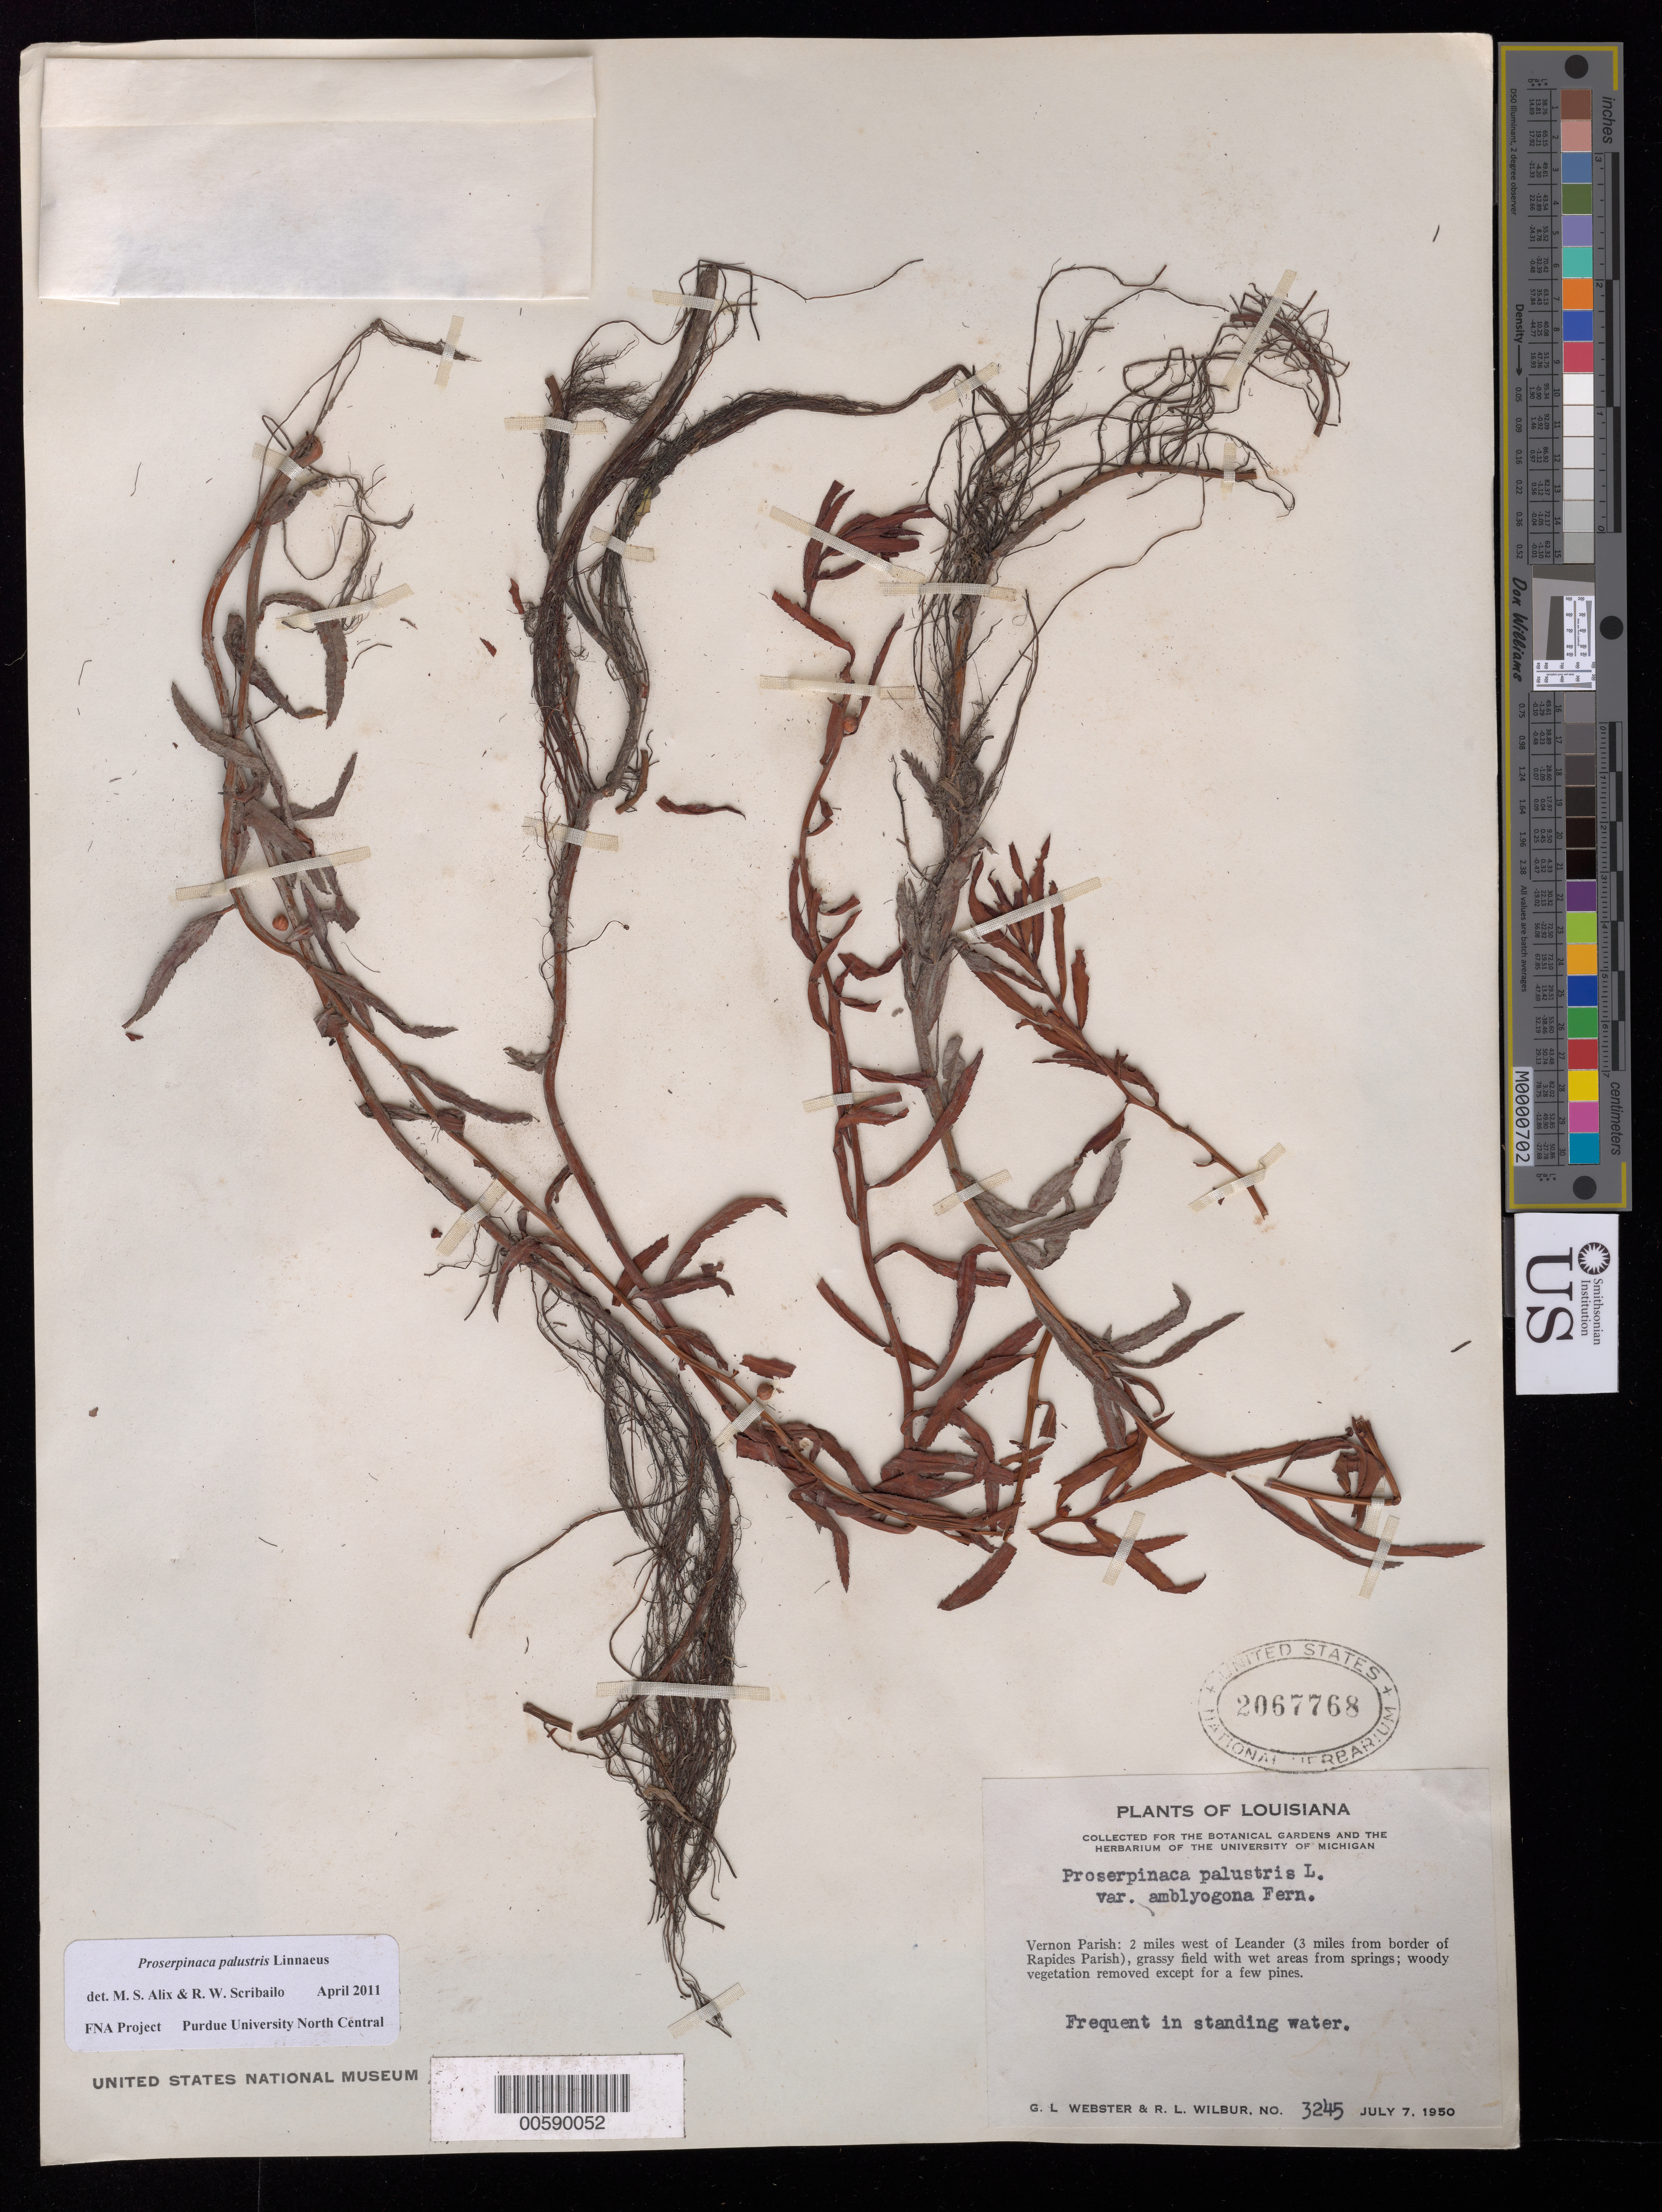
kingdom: Plantae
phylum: Tracheophyta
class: Magnoliopsida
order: Saxifragales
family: Haloragaceae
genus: Proserpinaca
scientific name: Proserpinaca palustris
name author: L.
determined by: Scribailo, R. W.; Alix, M. S.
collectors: G. L. Webster & R. L. Wilbur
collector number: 3245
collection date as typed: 07 Jul 1950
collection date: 1950-07-07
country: United States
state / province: Louisiana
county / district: Vernon Parish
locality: W of Leander, near Rapides Parish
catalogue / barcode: US 2067768